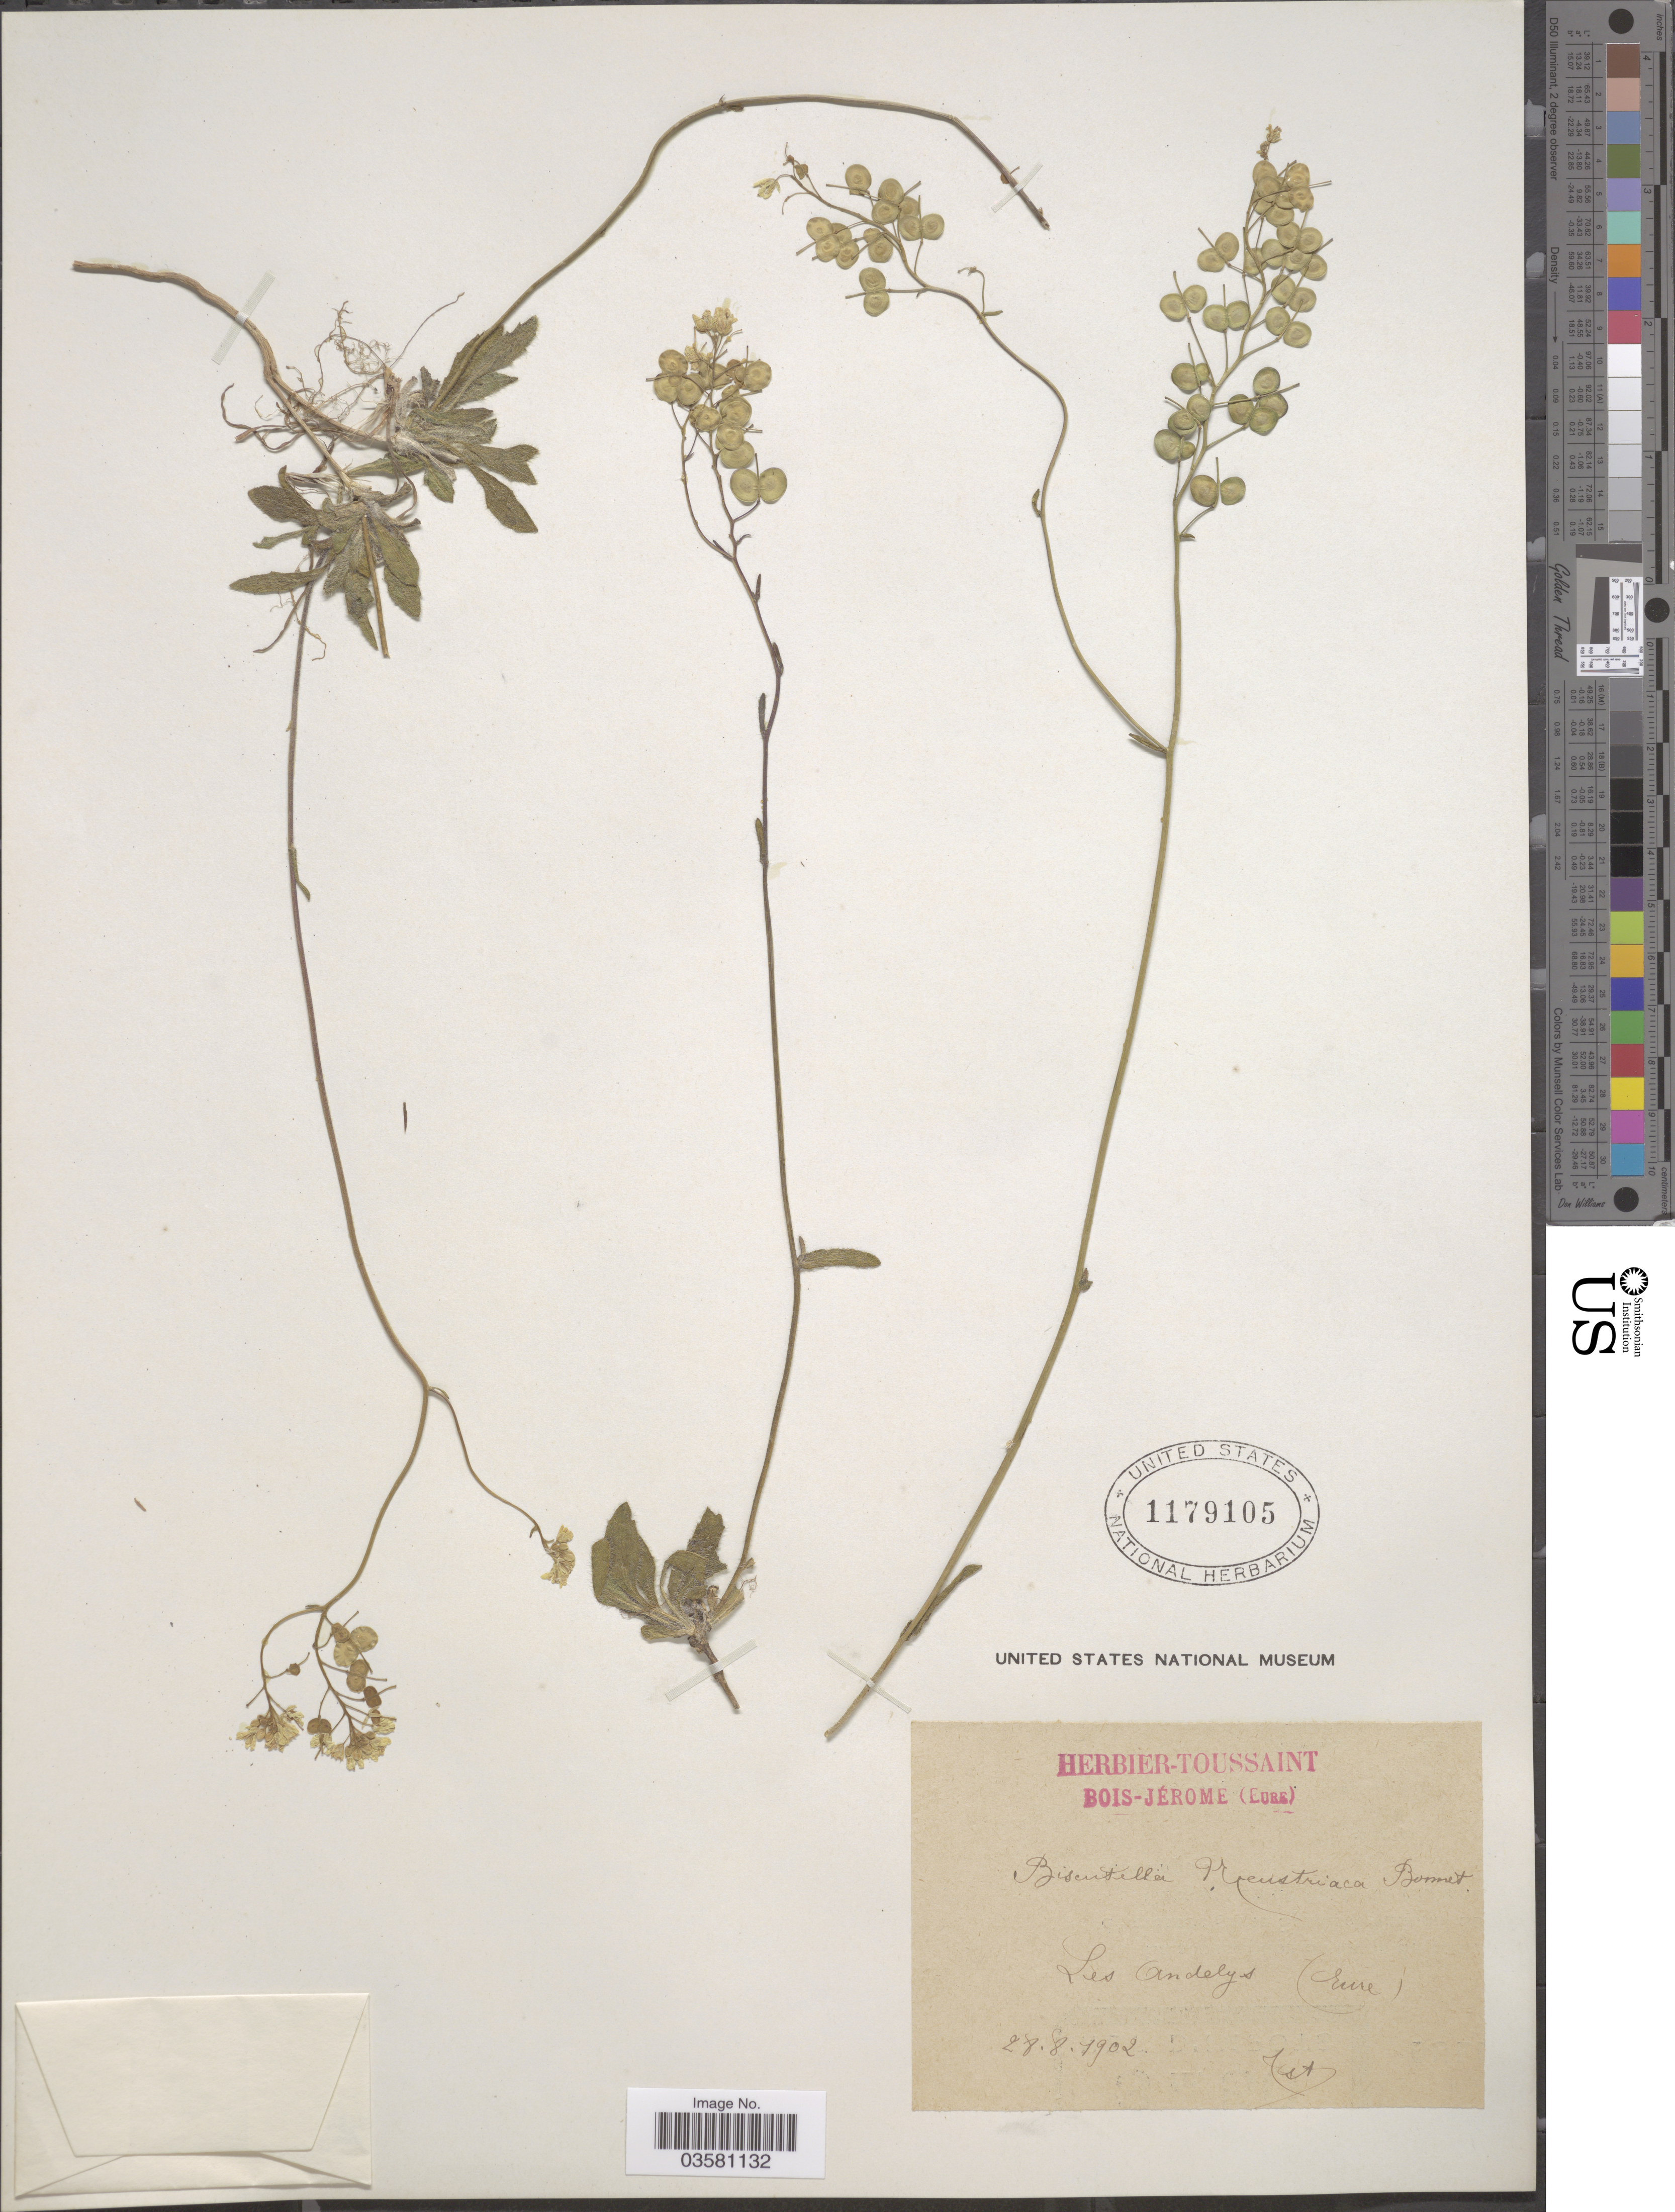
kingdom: Plantae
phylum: Tracheophyta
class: Magnoliopsida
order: Brassicales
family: Brassicaceae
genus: Biscutella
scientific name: Biscutella sp.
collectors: -. Toussaint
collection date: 1902-08-28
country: France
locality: Bois-Jérome (Eure). L1es Andelys.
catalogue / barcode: US 1179105